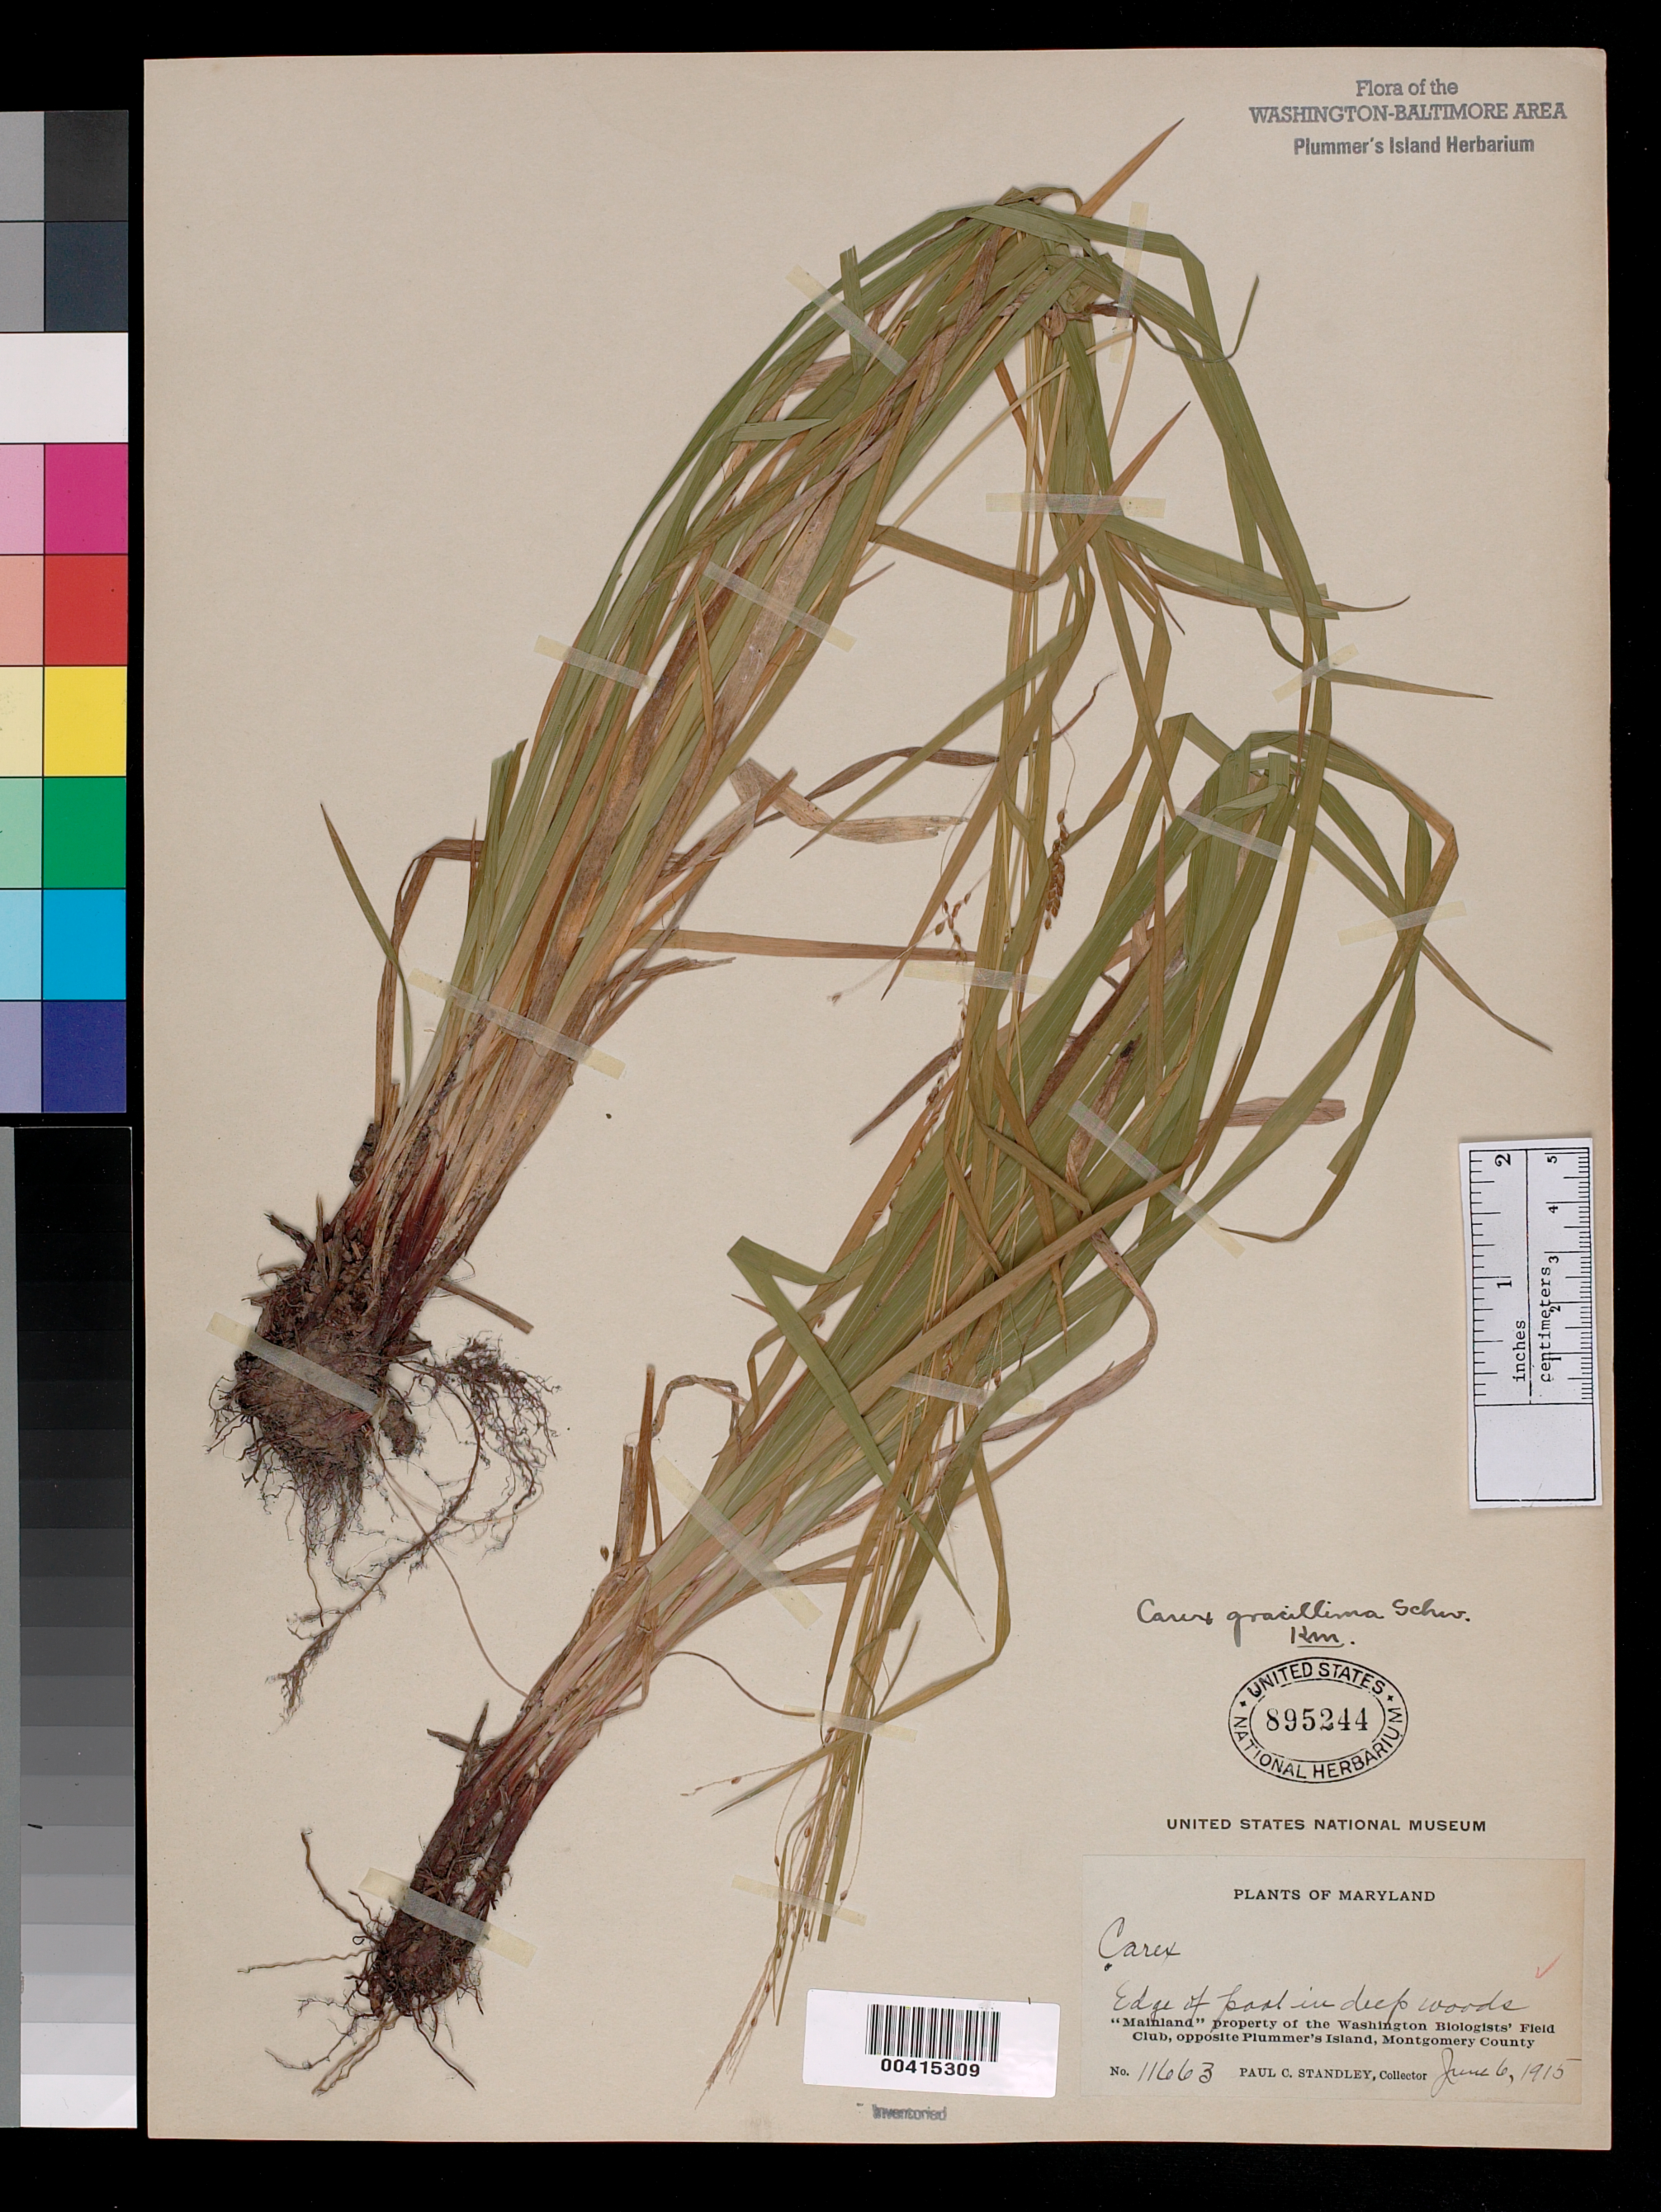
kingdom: Plantae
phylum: Tracheophyta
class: Liliopsida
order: Poales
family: Cyperaceae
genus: Carex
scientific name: Carex gracillima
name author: Schwein.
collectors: P. C. Standley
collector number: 11663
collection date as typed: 06 Jun 1915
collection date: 1915-06-06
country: United States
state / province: Maryland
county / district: Montgomery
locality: Plummer's Island, mainland C. & O. Canal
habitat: Edge of pool in deep woods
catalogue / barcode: US 895244